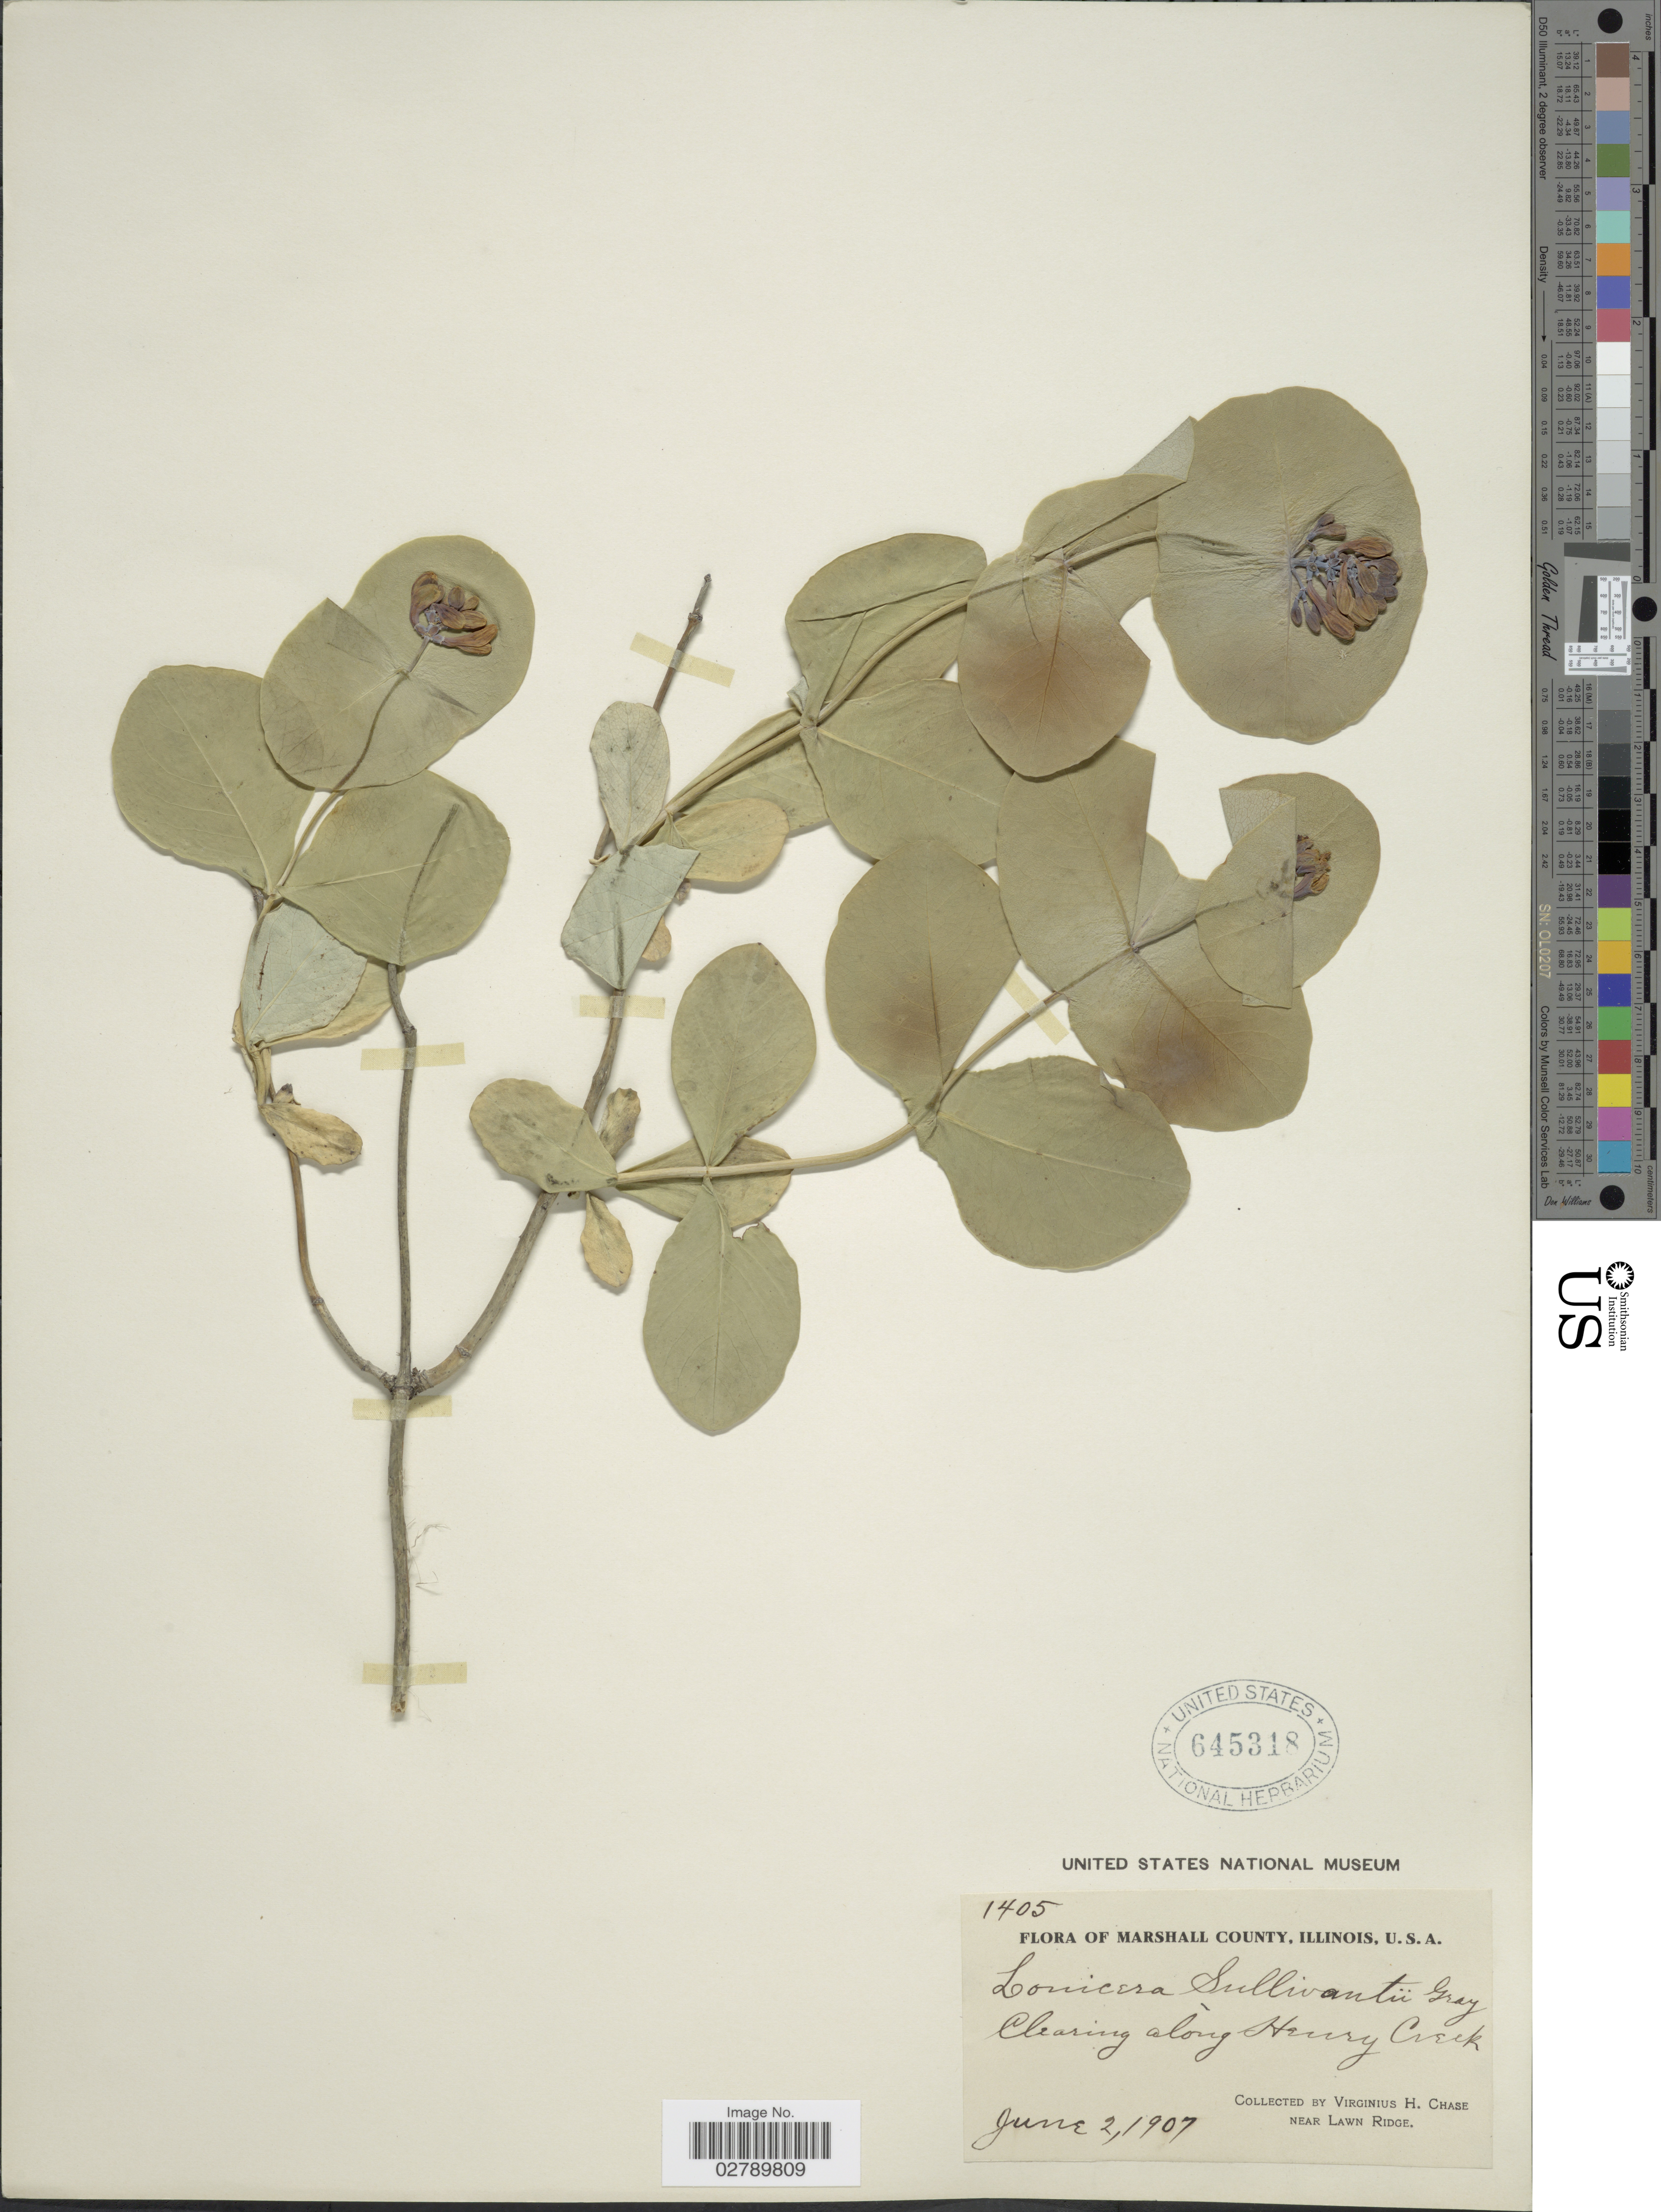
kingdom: Plantae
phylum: Tracheophyta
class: Magnoliopsida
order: Dipsacales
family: Caprifoliaceae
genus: Lonicera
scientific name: Lonicera prolifera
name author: (O. Kirchner) Booth ex Rehder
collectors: V. H. Chase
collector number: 1405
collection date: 1907-06-02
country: United States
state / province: Illinois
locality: Marshall County. Clearing along Henry Creek. Near Lawn Ridge.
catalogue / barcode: US 645318